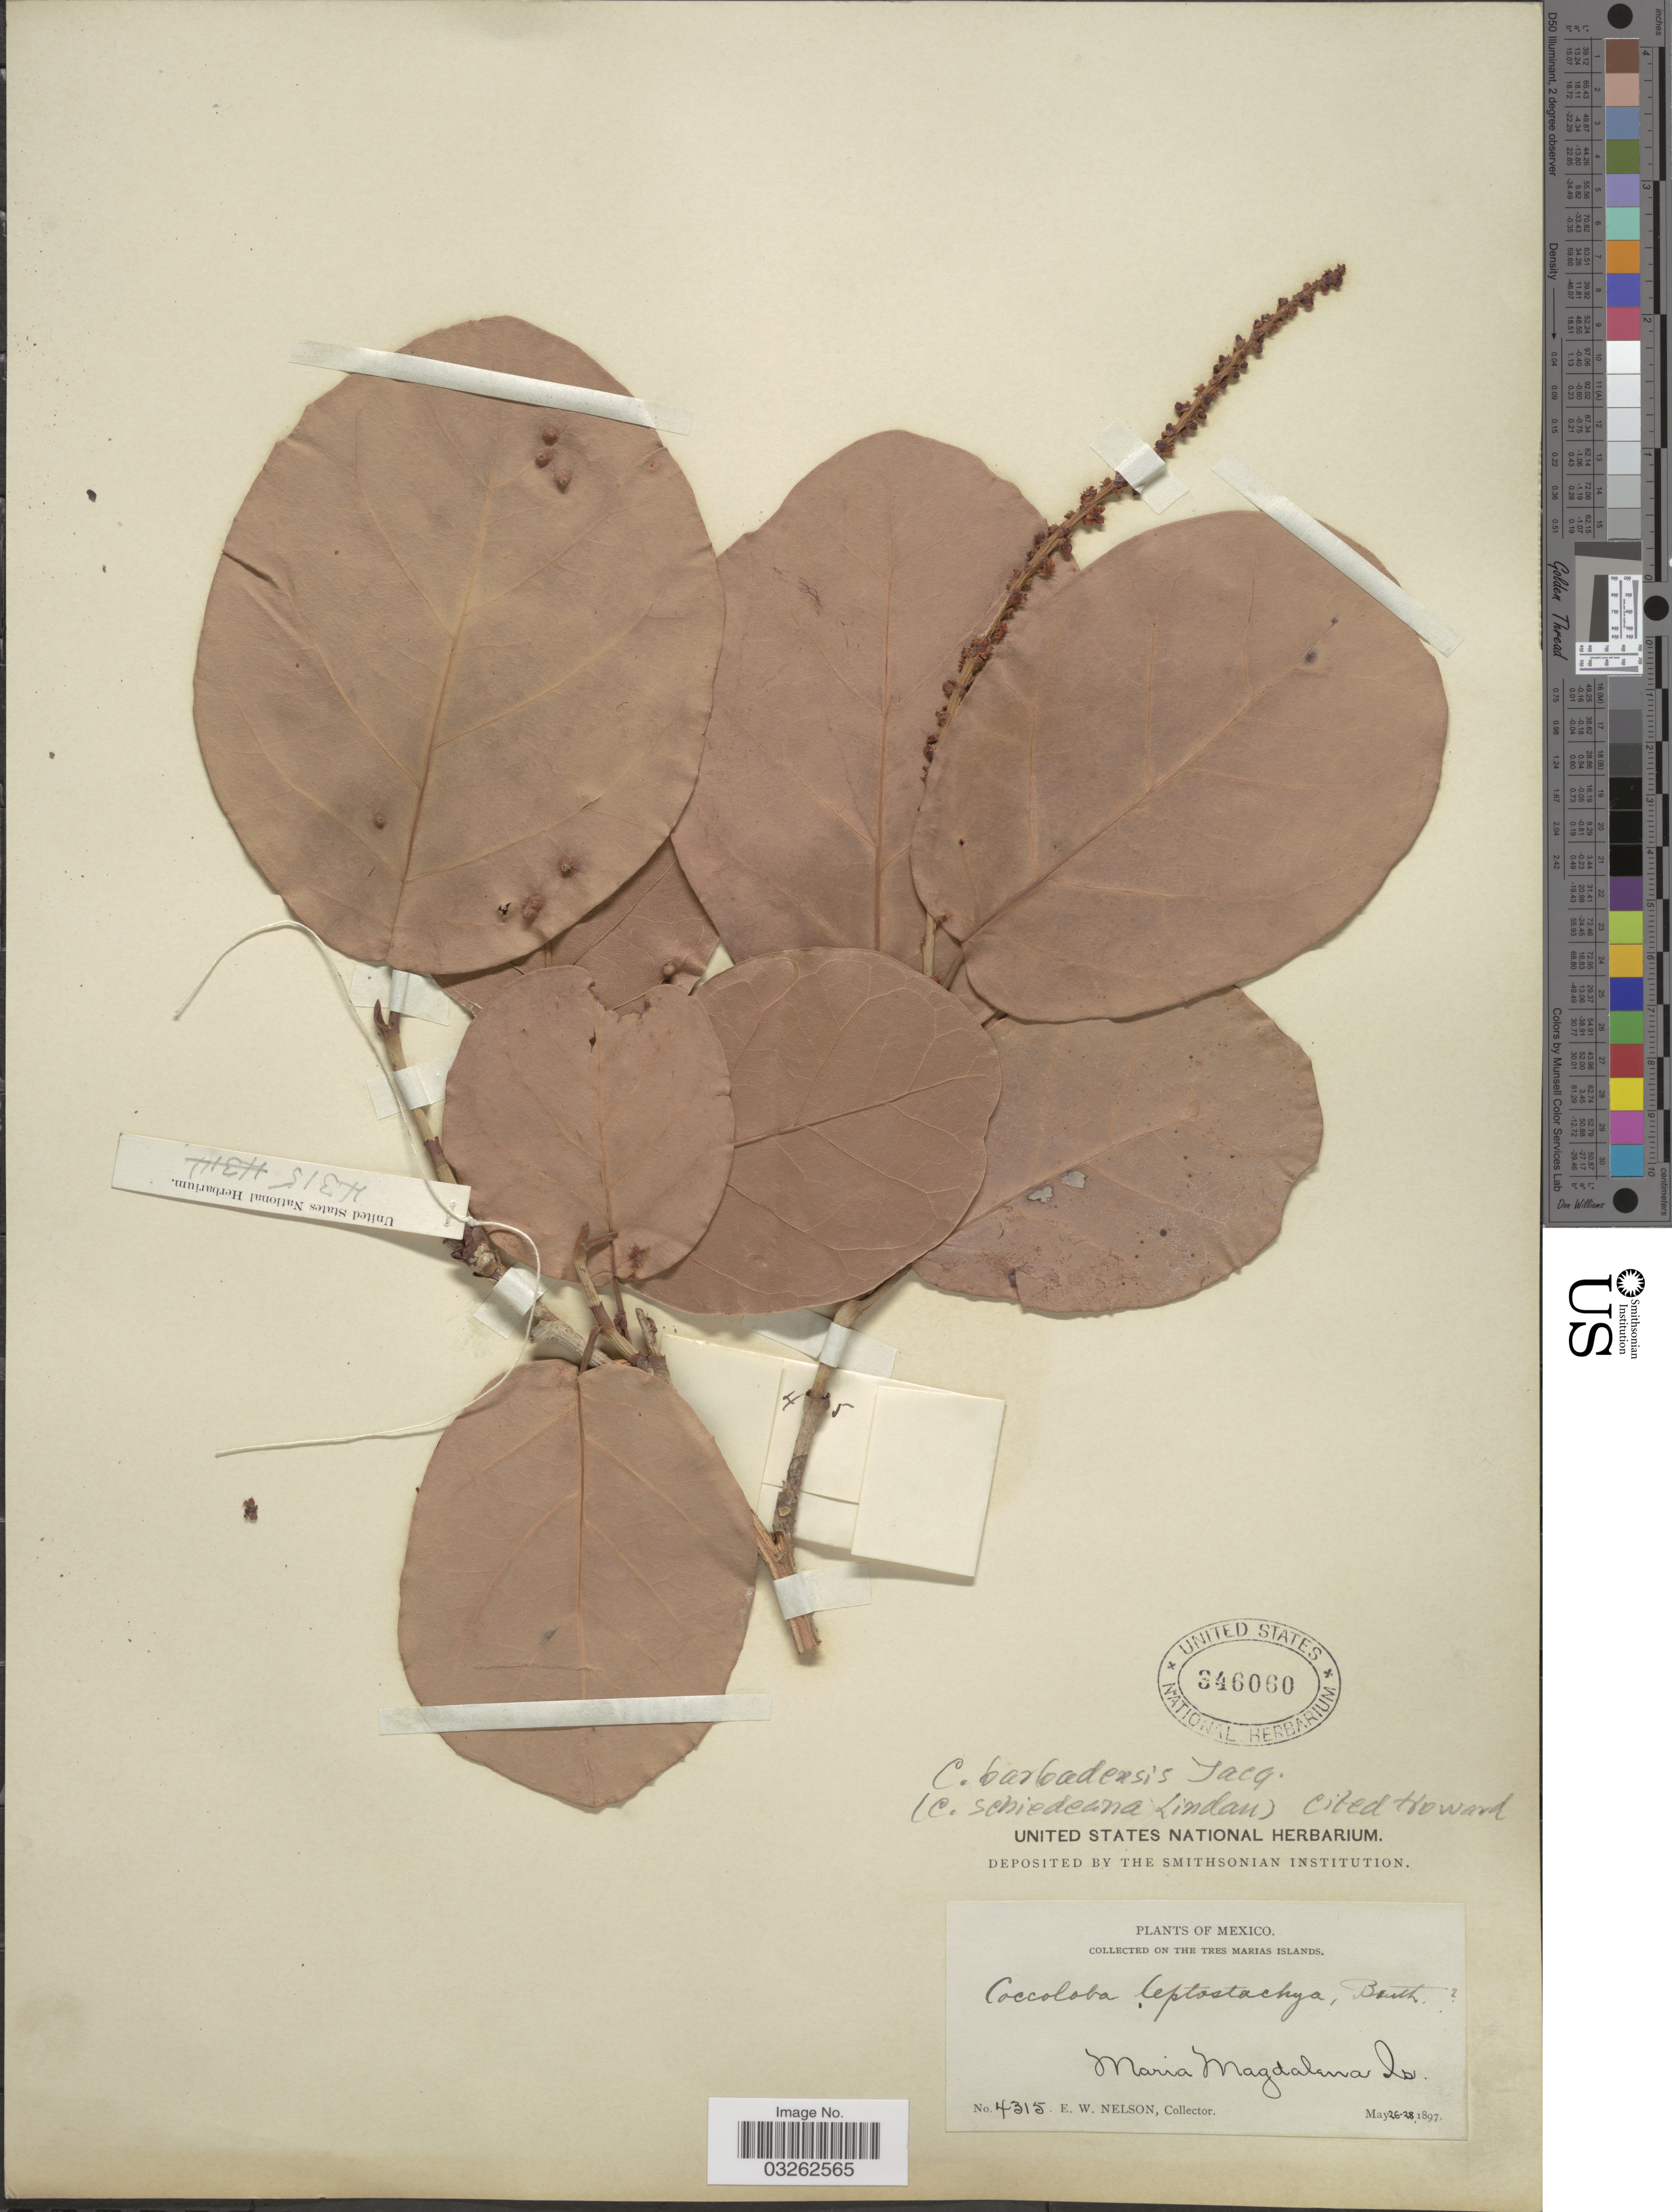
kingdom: Plantae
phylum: Tracheophyta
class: Magnoliopsida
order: Caryophyllales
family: Polygonaceae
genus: Coccoloba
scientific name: Coccoloba barbadensis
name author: Jacq.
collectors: E. W. Nelson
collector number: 4315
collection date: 1897-05-26/1897-05-28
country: Mexico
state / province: Nayarit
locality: On the Tres Marias Islands. Maria Magdalena Is.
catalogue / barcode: US 346060